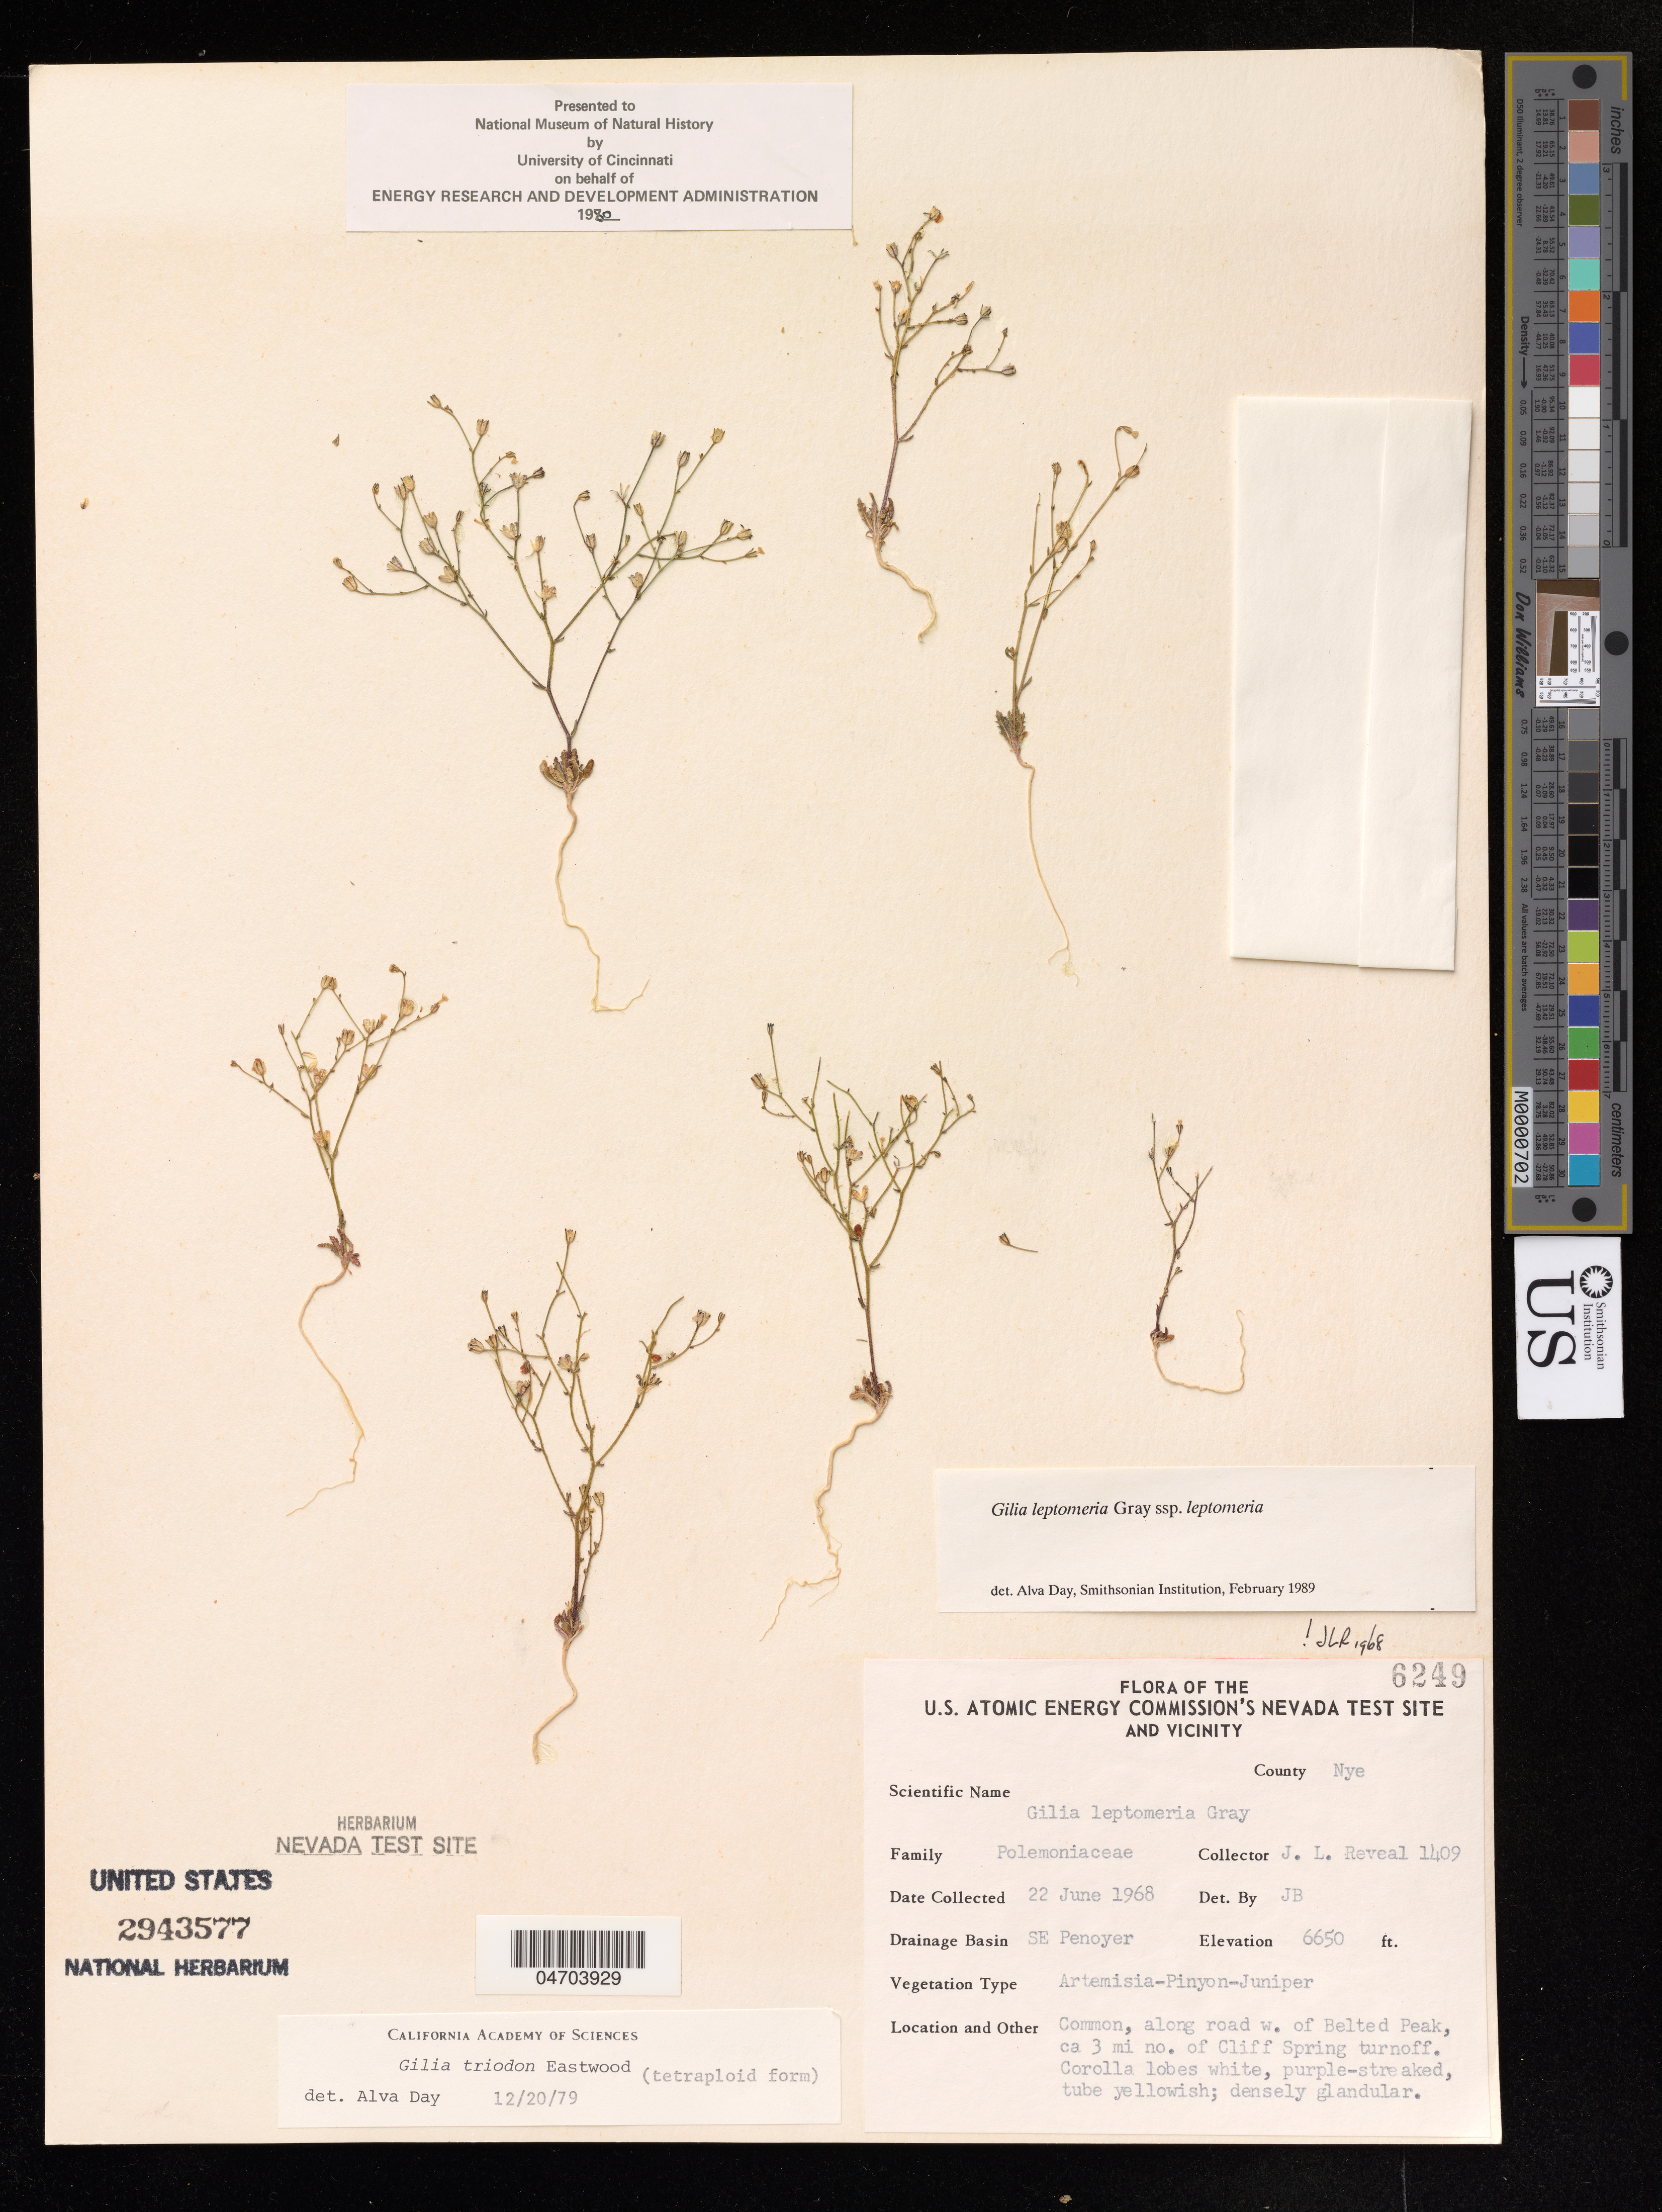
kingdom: Plantae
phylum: Tracheophyta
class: Magnoliopsida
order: Ericales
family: Polemoniaceae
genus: Gilia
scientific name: Gilia leptomeria subsp. leptomeria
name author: A. Gray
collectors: J. Reveal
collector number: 6249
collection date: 1968-06-22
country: United States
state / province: Nevada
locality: Nye, Belted Peak, ca 3 mi no. of Cliff Spring turnoff.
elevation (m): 2027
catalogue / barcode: US 2943577